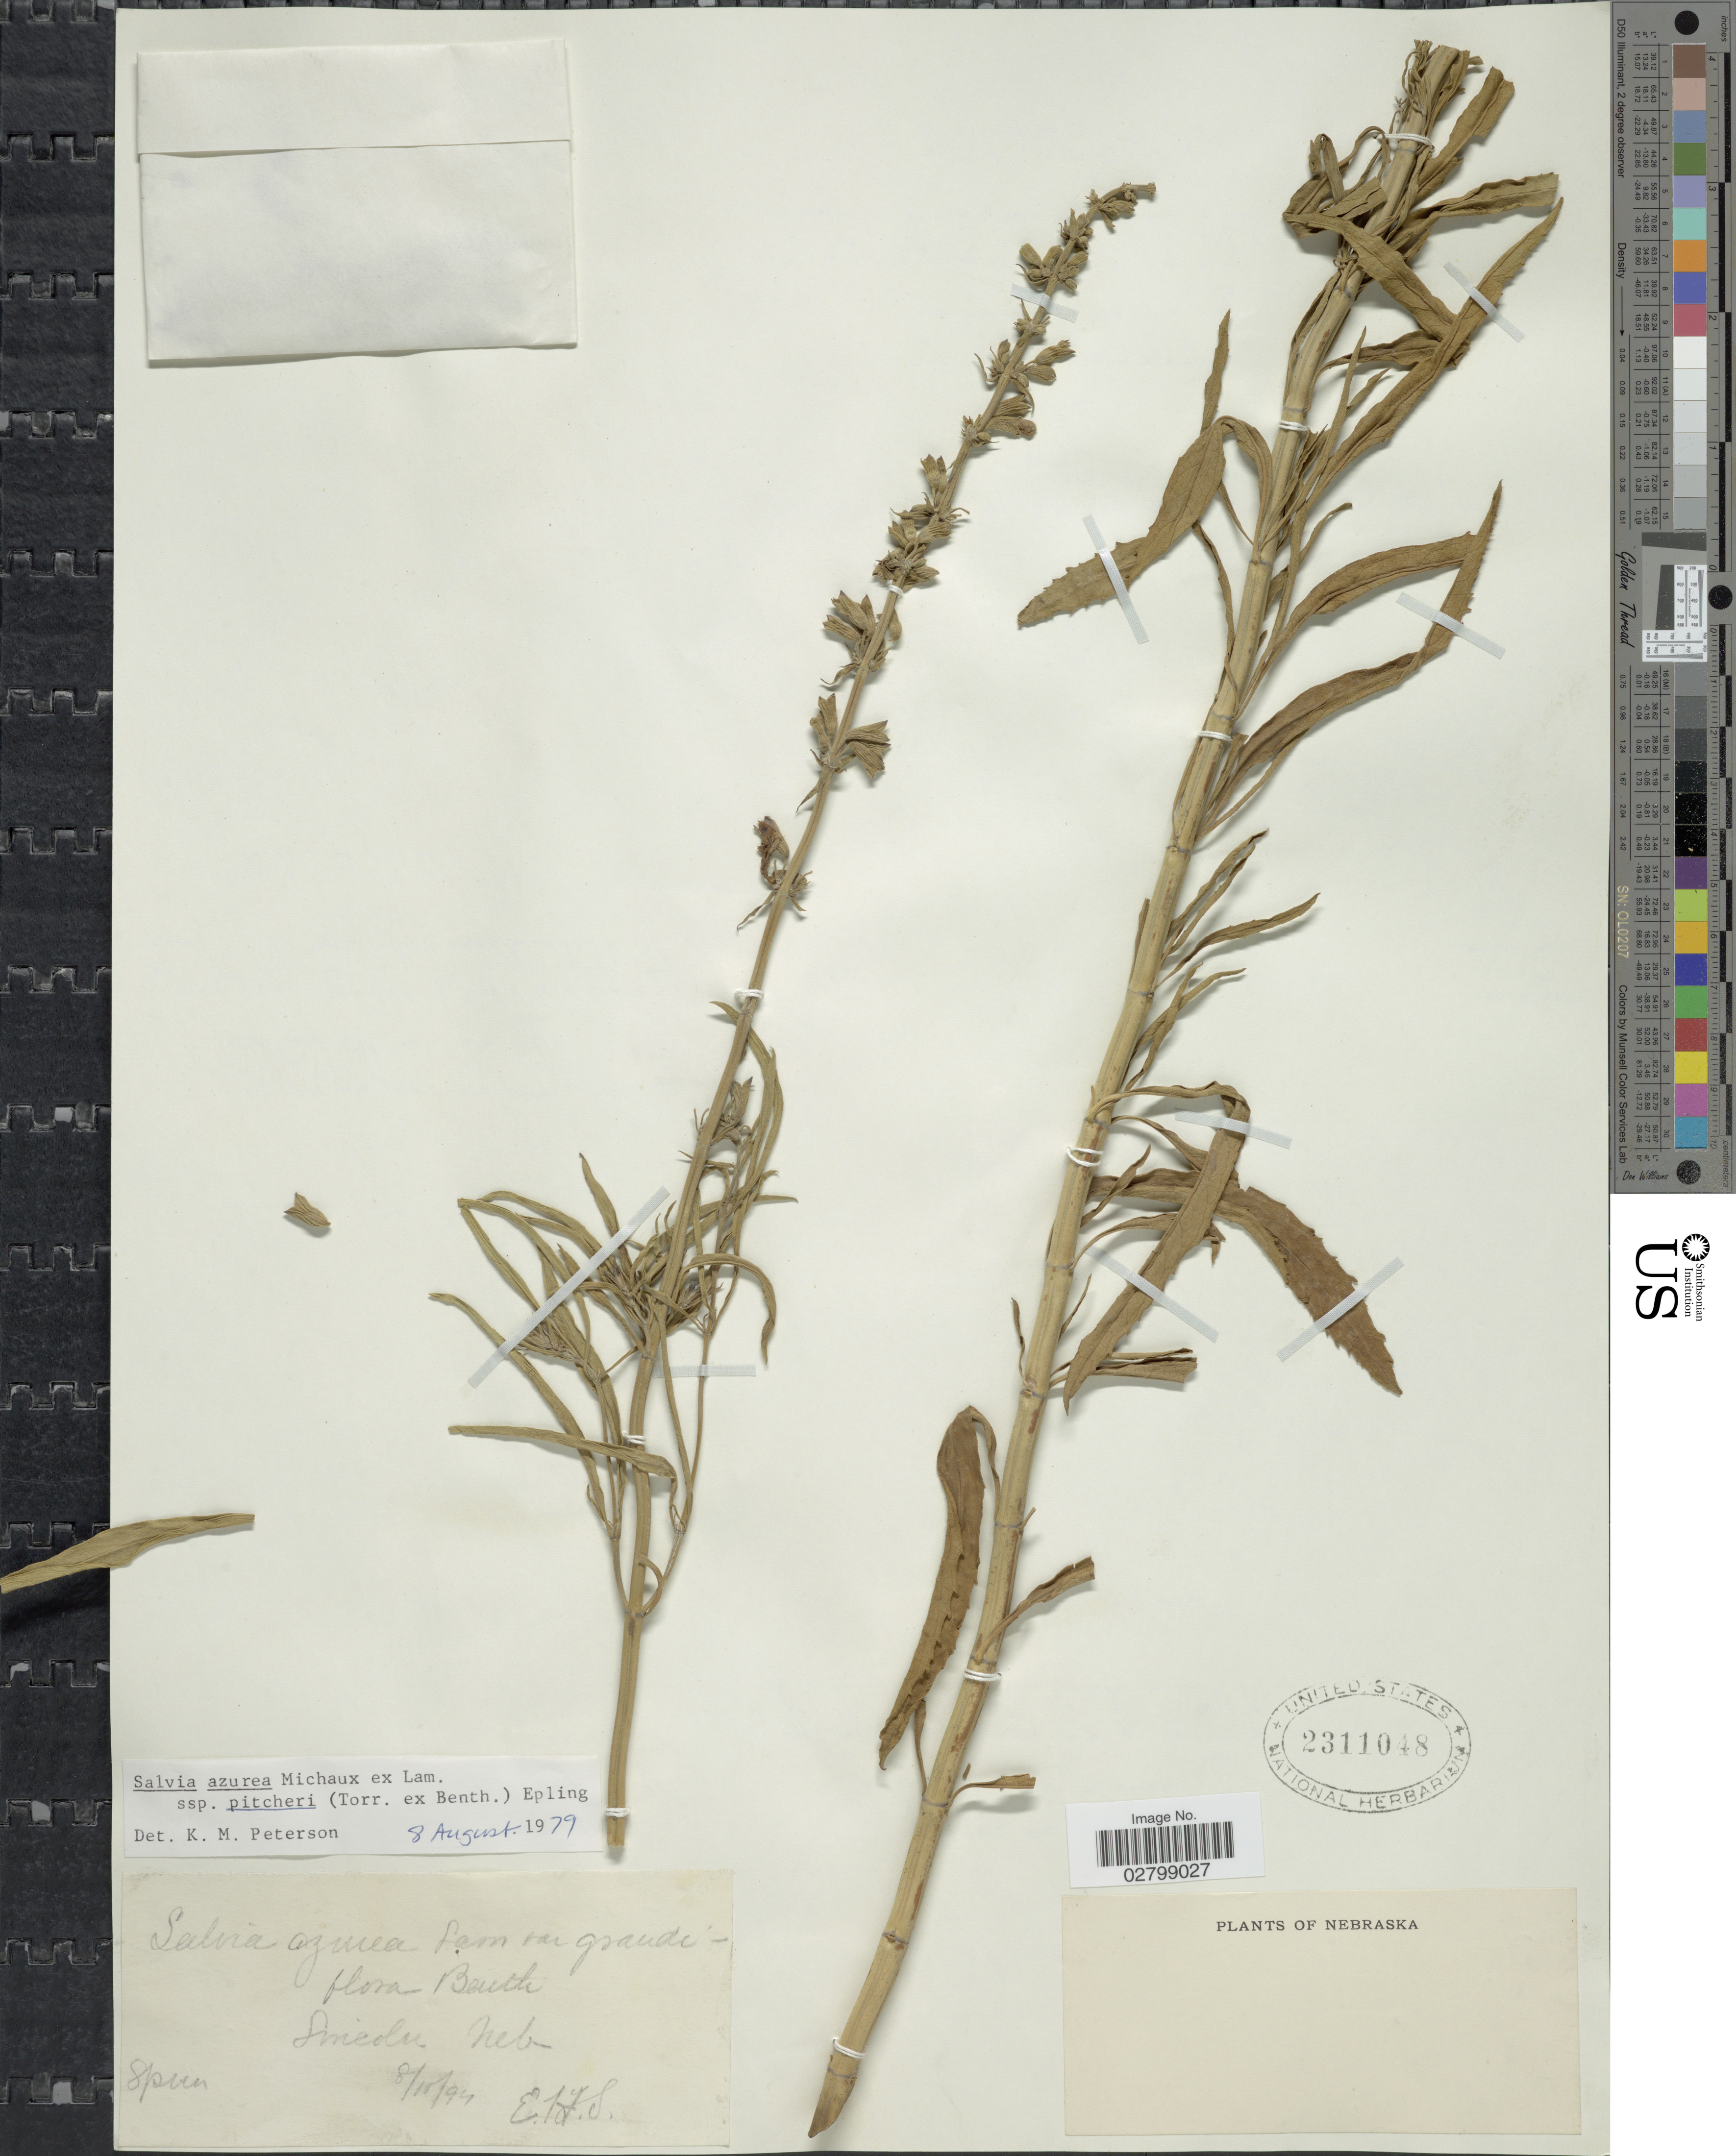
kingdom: Plantae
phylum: Tracheophyta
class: Magnoliopsida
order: Lamiales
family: Lamiaceae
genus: Salvia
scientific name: Salvia azurea subsp. pitcheri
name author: Michx. ex Lam.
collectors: E. H. S.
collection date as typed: Transcribed d/m/y: 10/8/94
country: United States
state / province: Nebraska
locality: Lincoln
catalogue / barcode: US 2311048